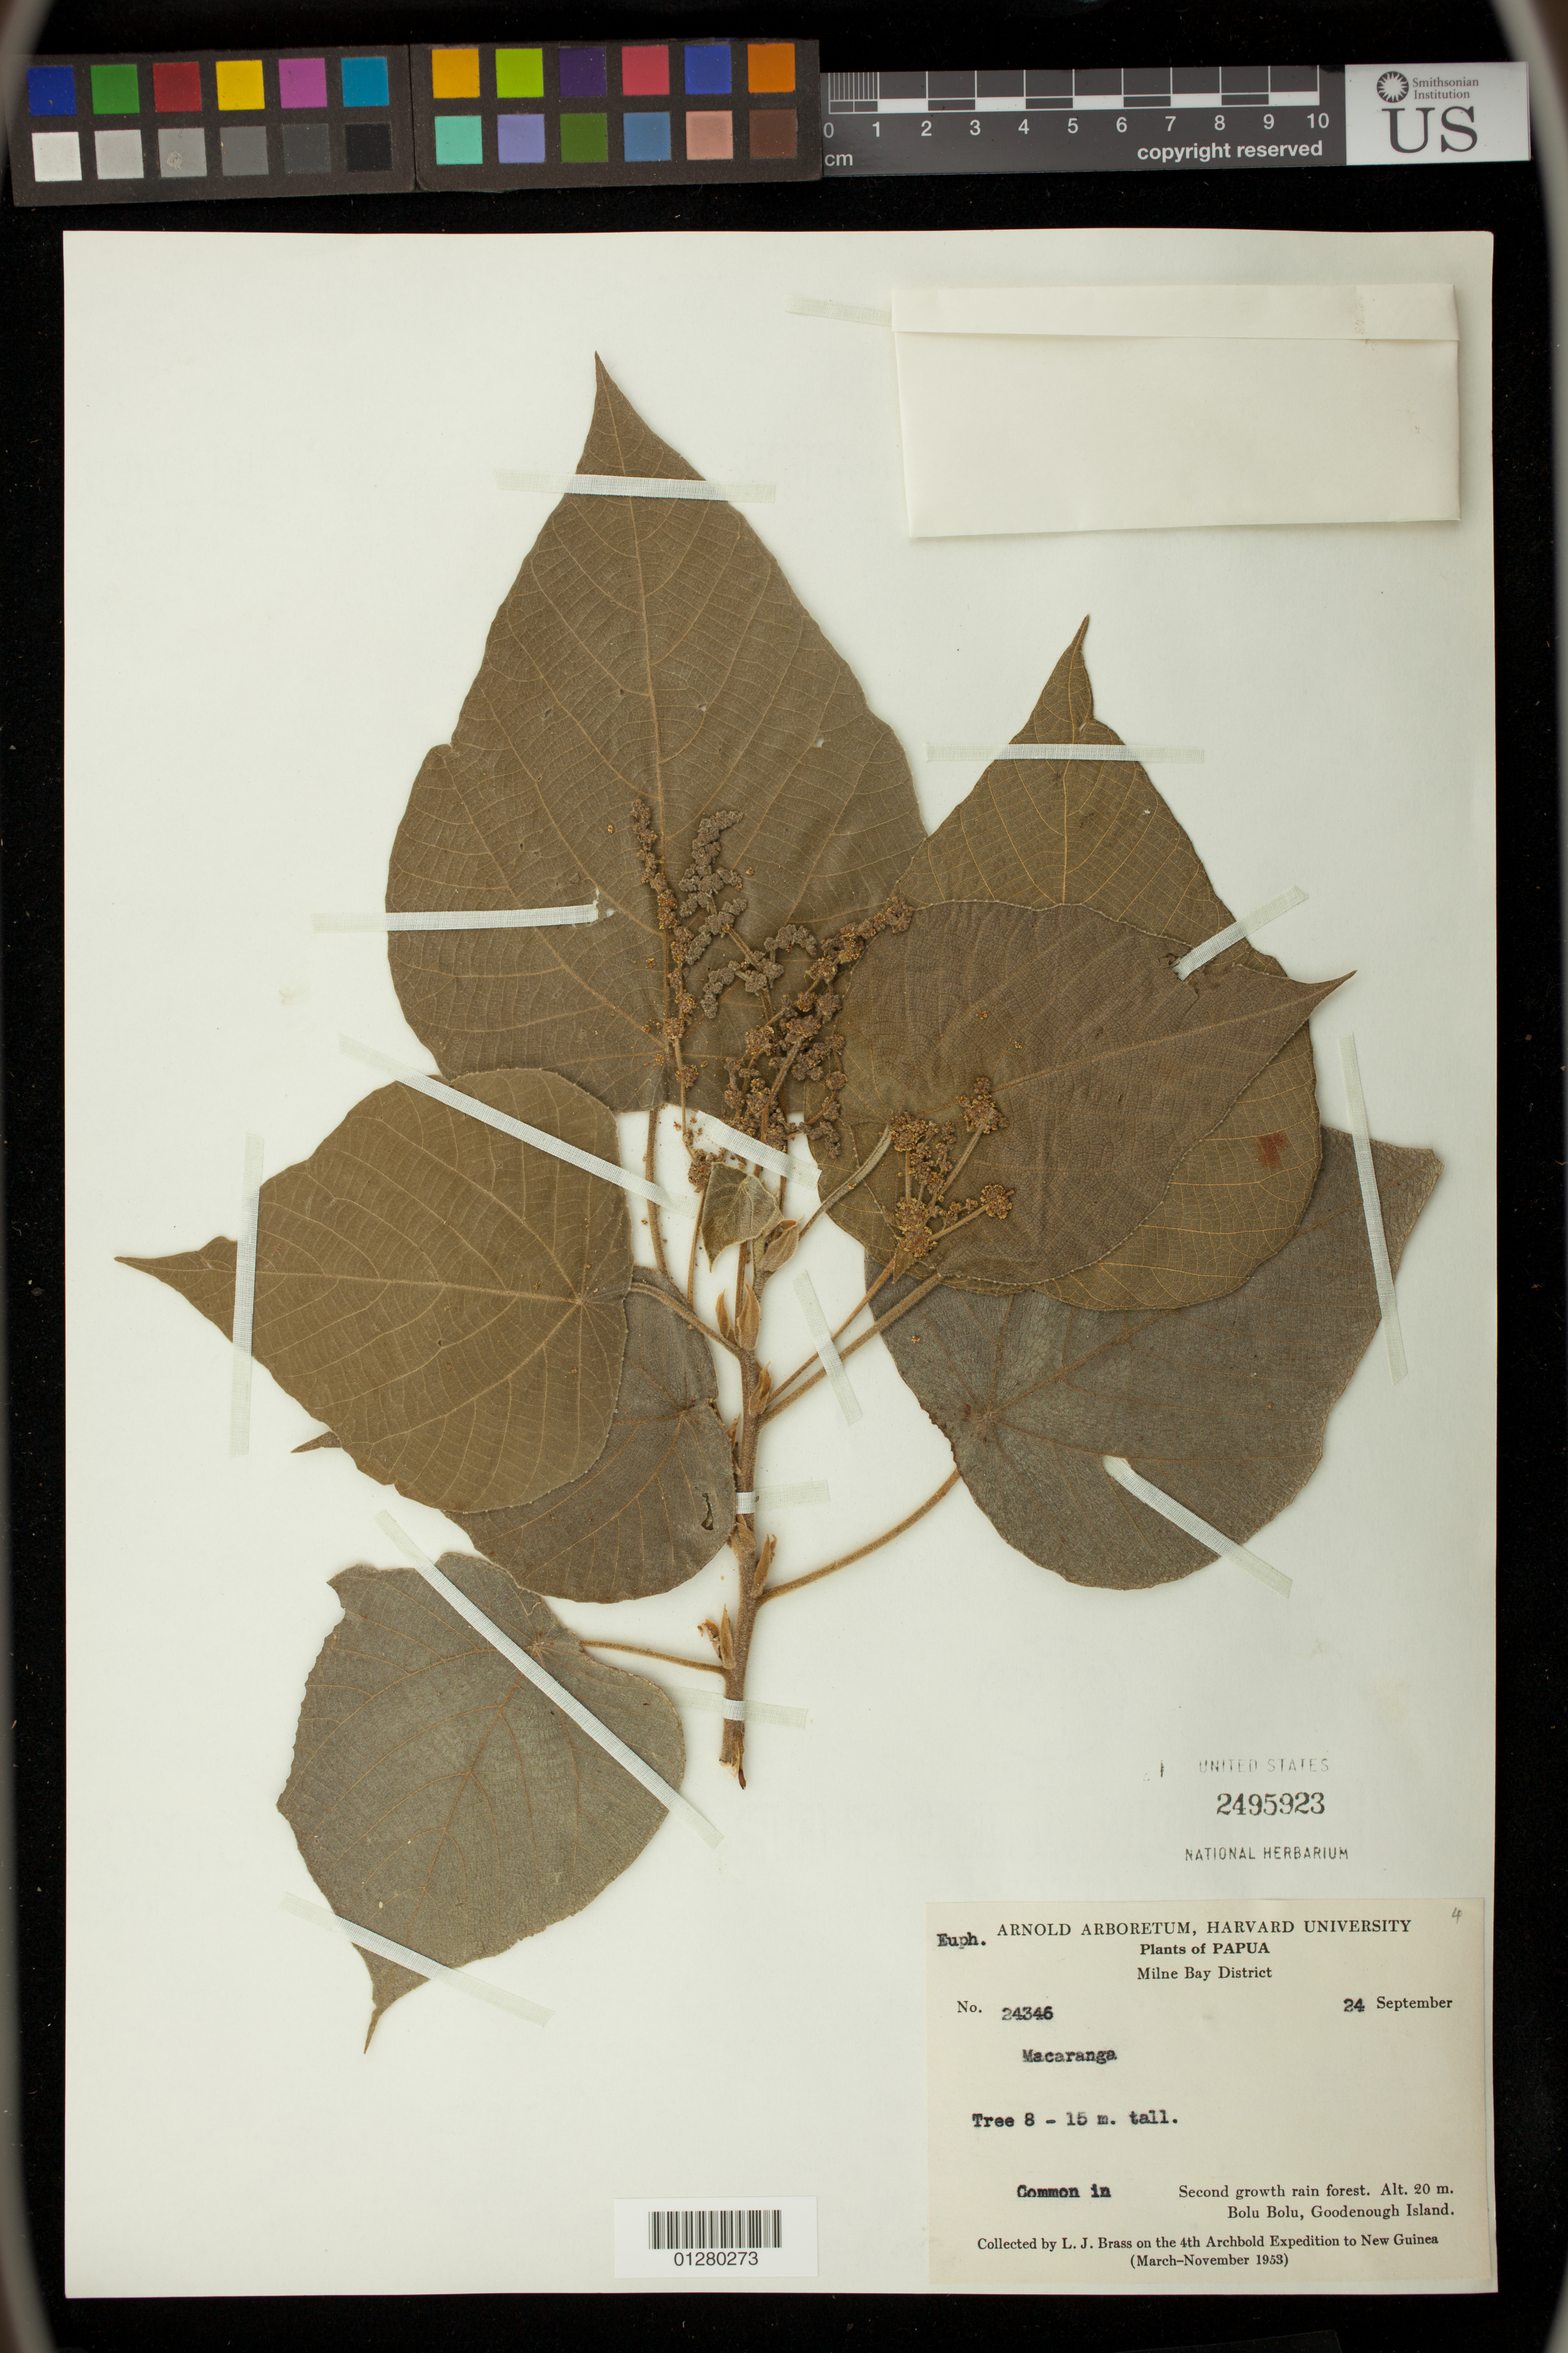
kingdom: Plantae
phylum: Tracheophyta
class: Magnoliopsida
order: Malpighiales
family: Euphorbiaceae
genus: Macaranga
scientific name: Macaranga sp.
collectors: L. J. Brass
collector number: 24346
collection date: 1953-09-24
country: Papua New Guinea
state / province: Milne Bay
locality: Bolu Bolu, Goodenough Island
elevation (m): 20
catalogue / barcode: US 2495923